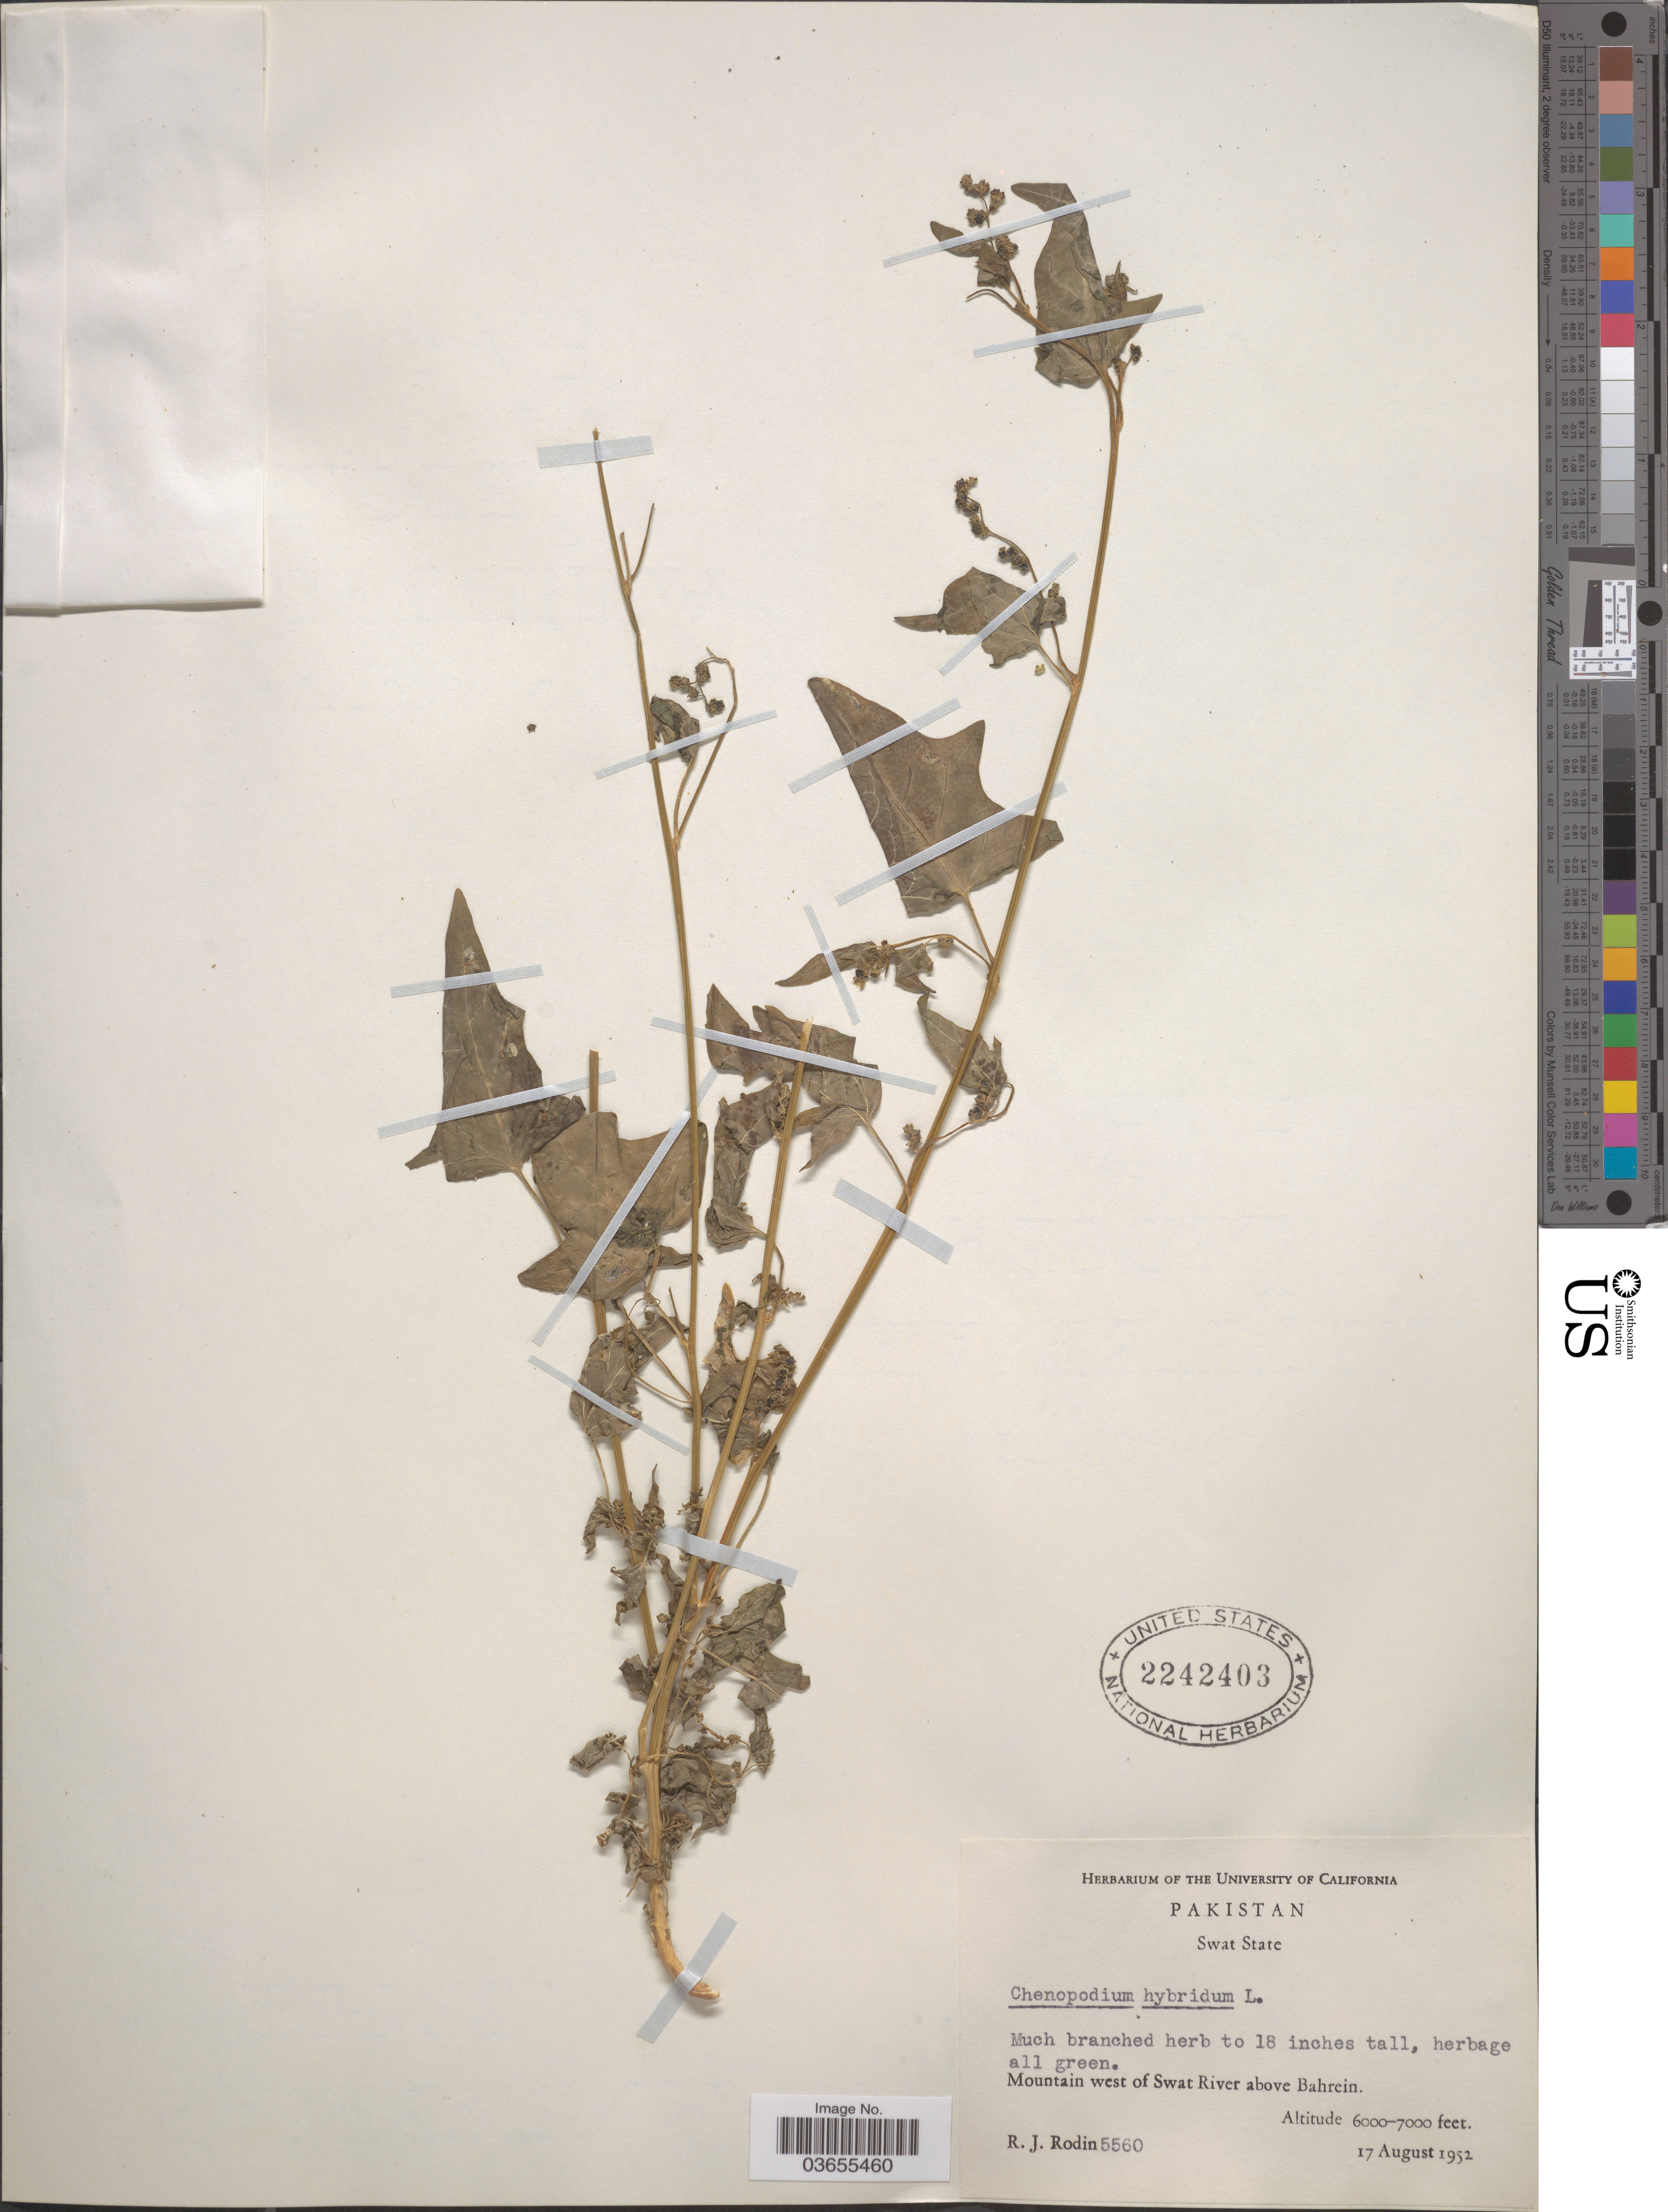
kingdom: Plantae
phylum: Tracheophyta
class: Magnoliopsida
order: Caryophyllales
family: Amaranthaceae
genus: Chenopodium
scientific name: Chenopodium hybridum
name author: L.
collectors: R. J. Rodin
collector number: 5560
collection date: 1952-08-17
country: Pakistan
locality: Swat State. Mountain west of Swat River above Bahrein.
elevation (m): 1829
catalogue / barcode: US 2242403